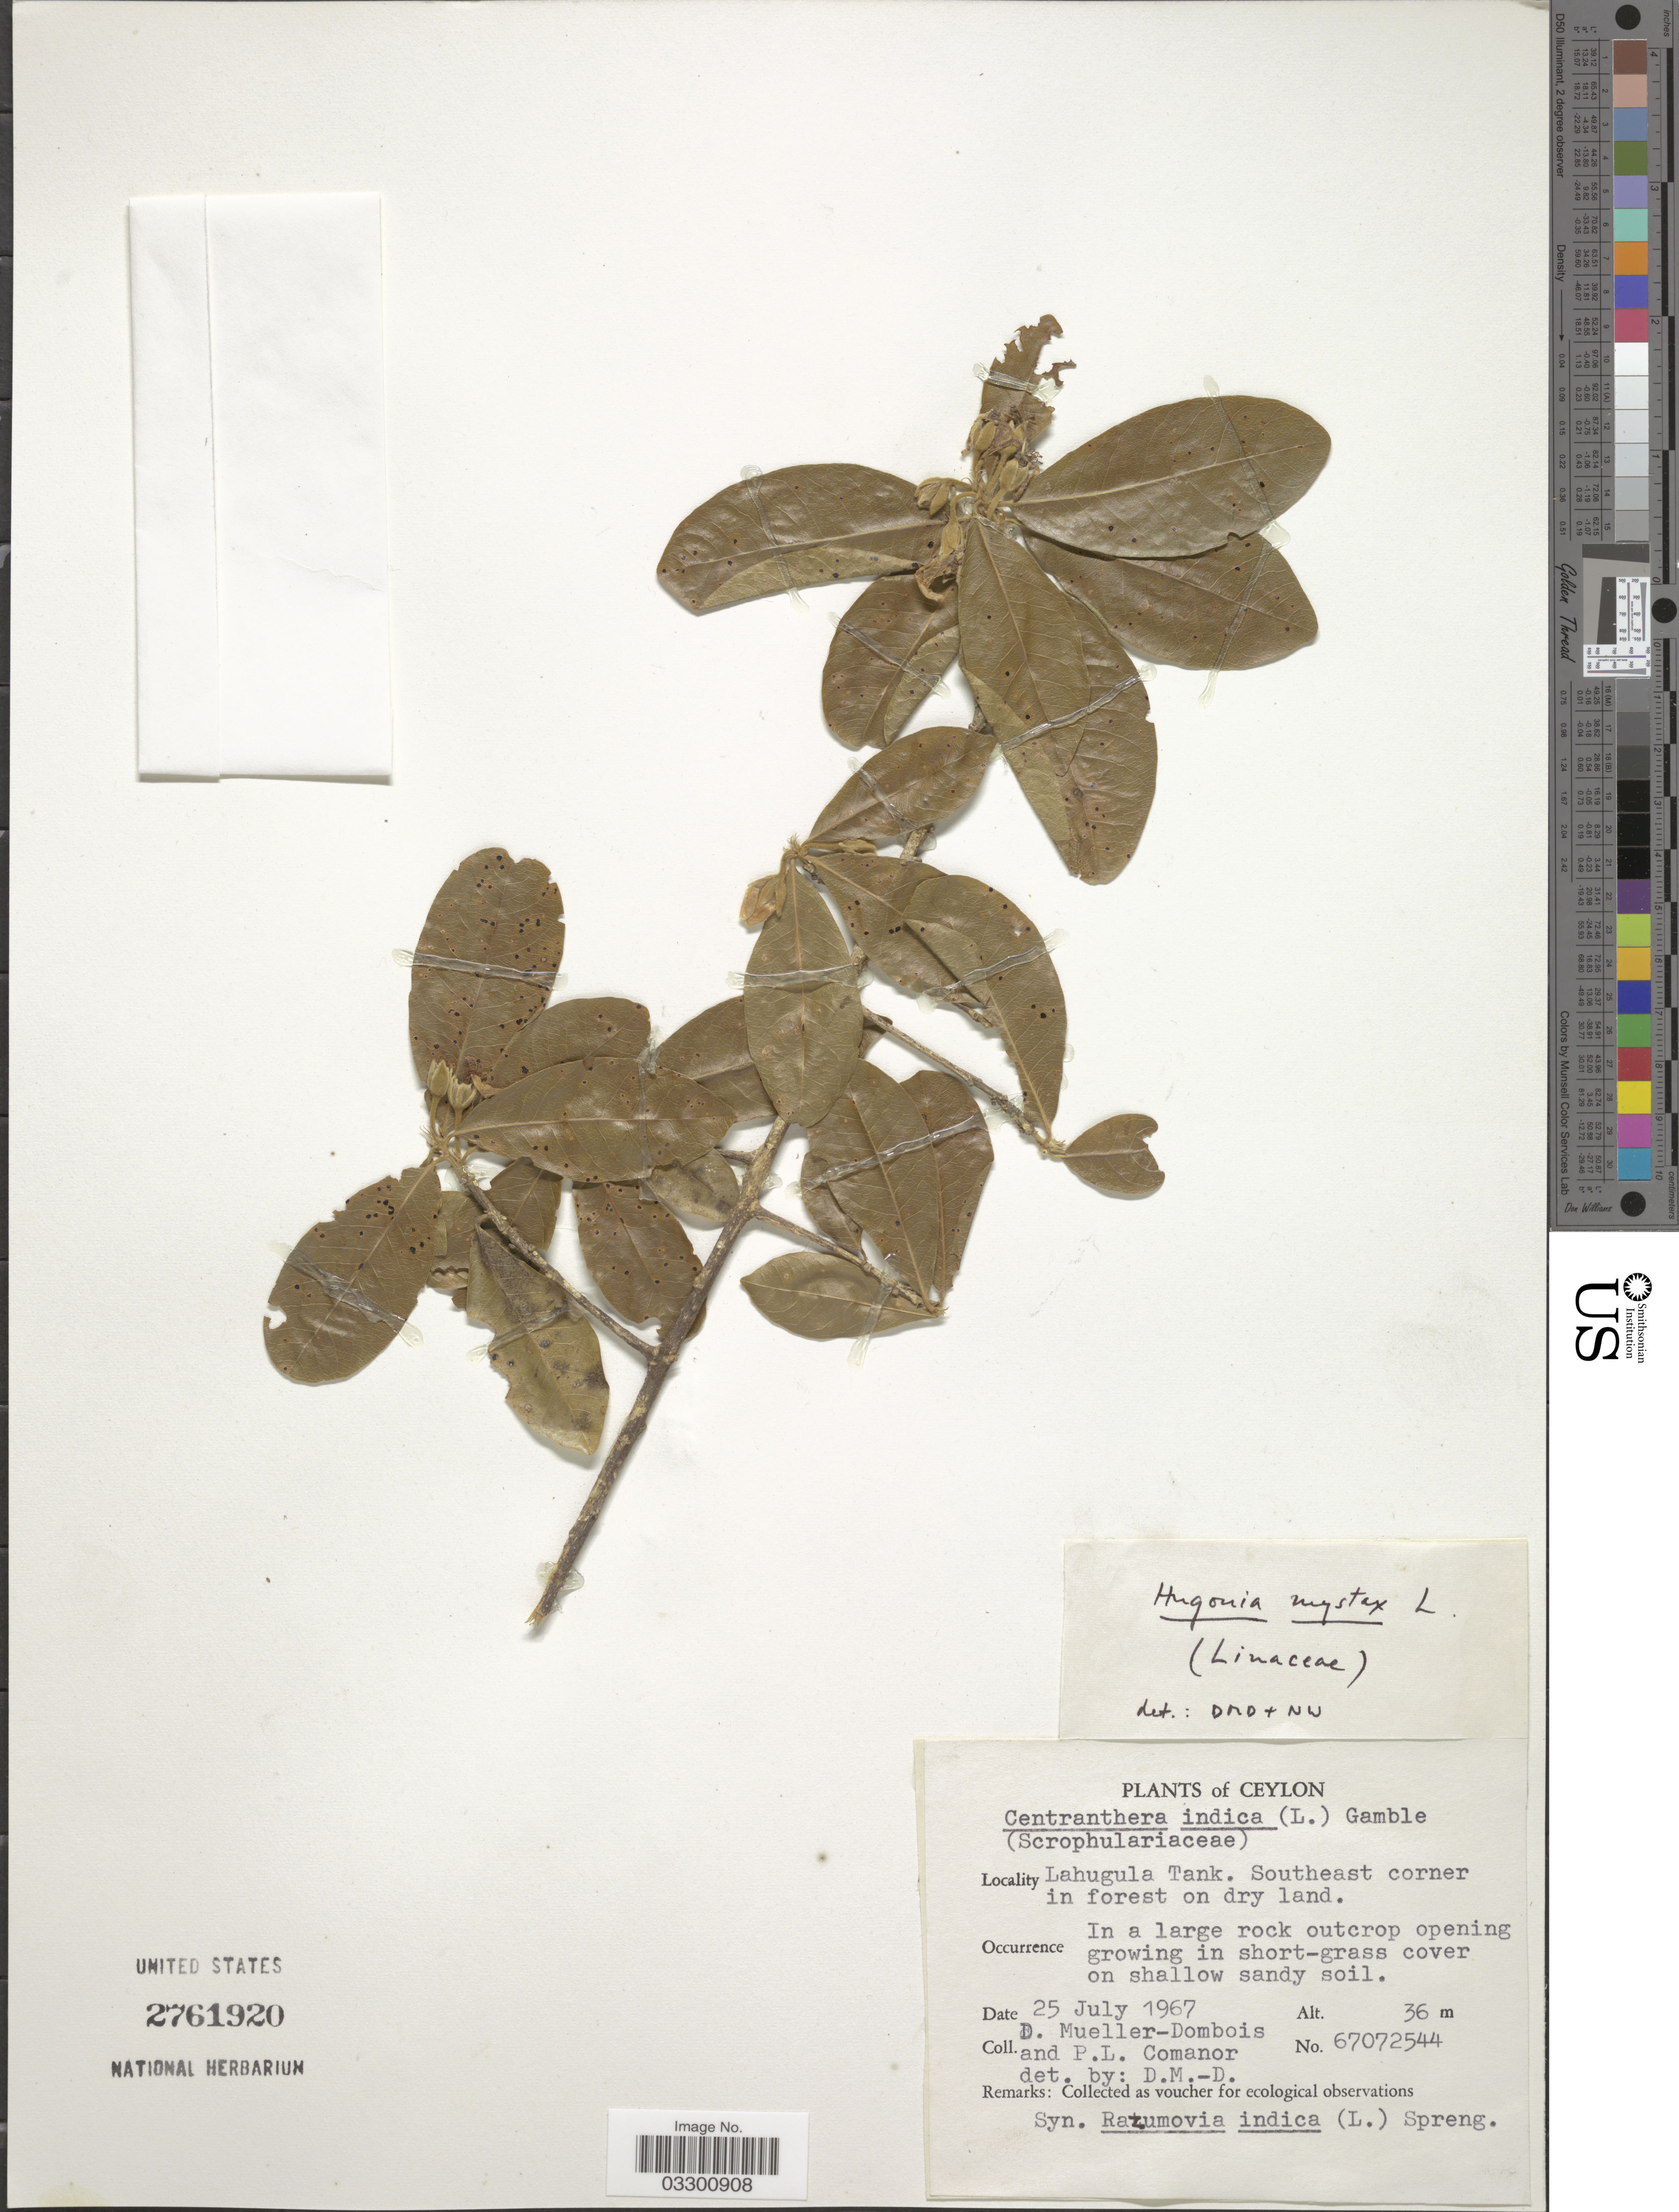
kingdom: Plantae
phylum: Tracheophyta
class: Magnoliopsida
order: Malpighiales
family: Linaceae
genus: Hugonia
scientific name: Hugonia mystax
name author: L.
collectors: D. Mueller-Dombois & P. Comanor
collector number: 67072544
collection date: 1967-07-25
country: Sri Lanka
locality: Ceylon, Lahugula Tank. Southeast corner in forest on dry land.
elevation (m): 36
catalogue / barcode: US 2761920